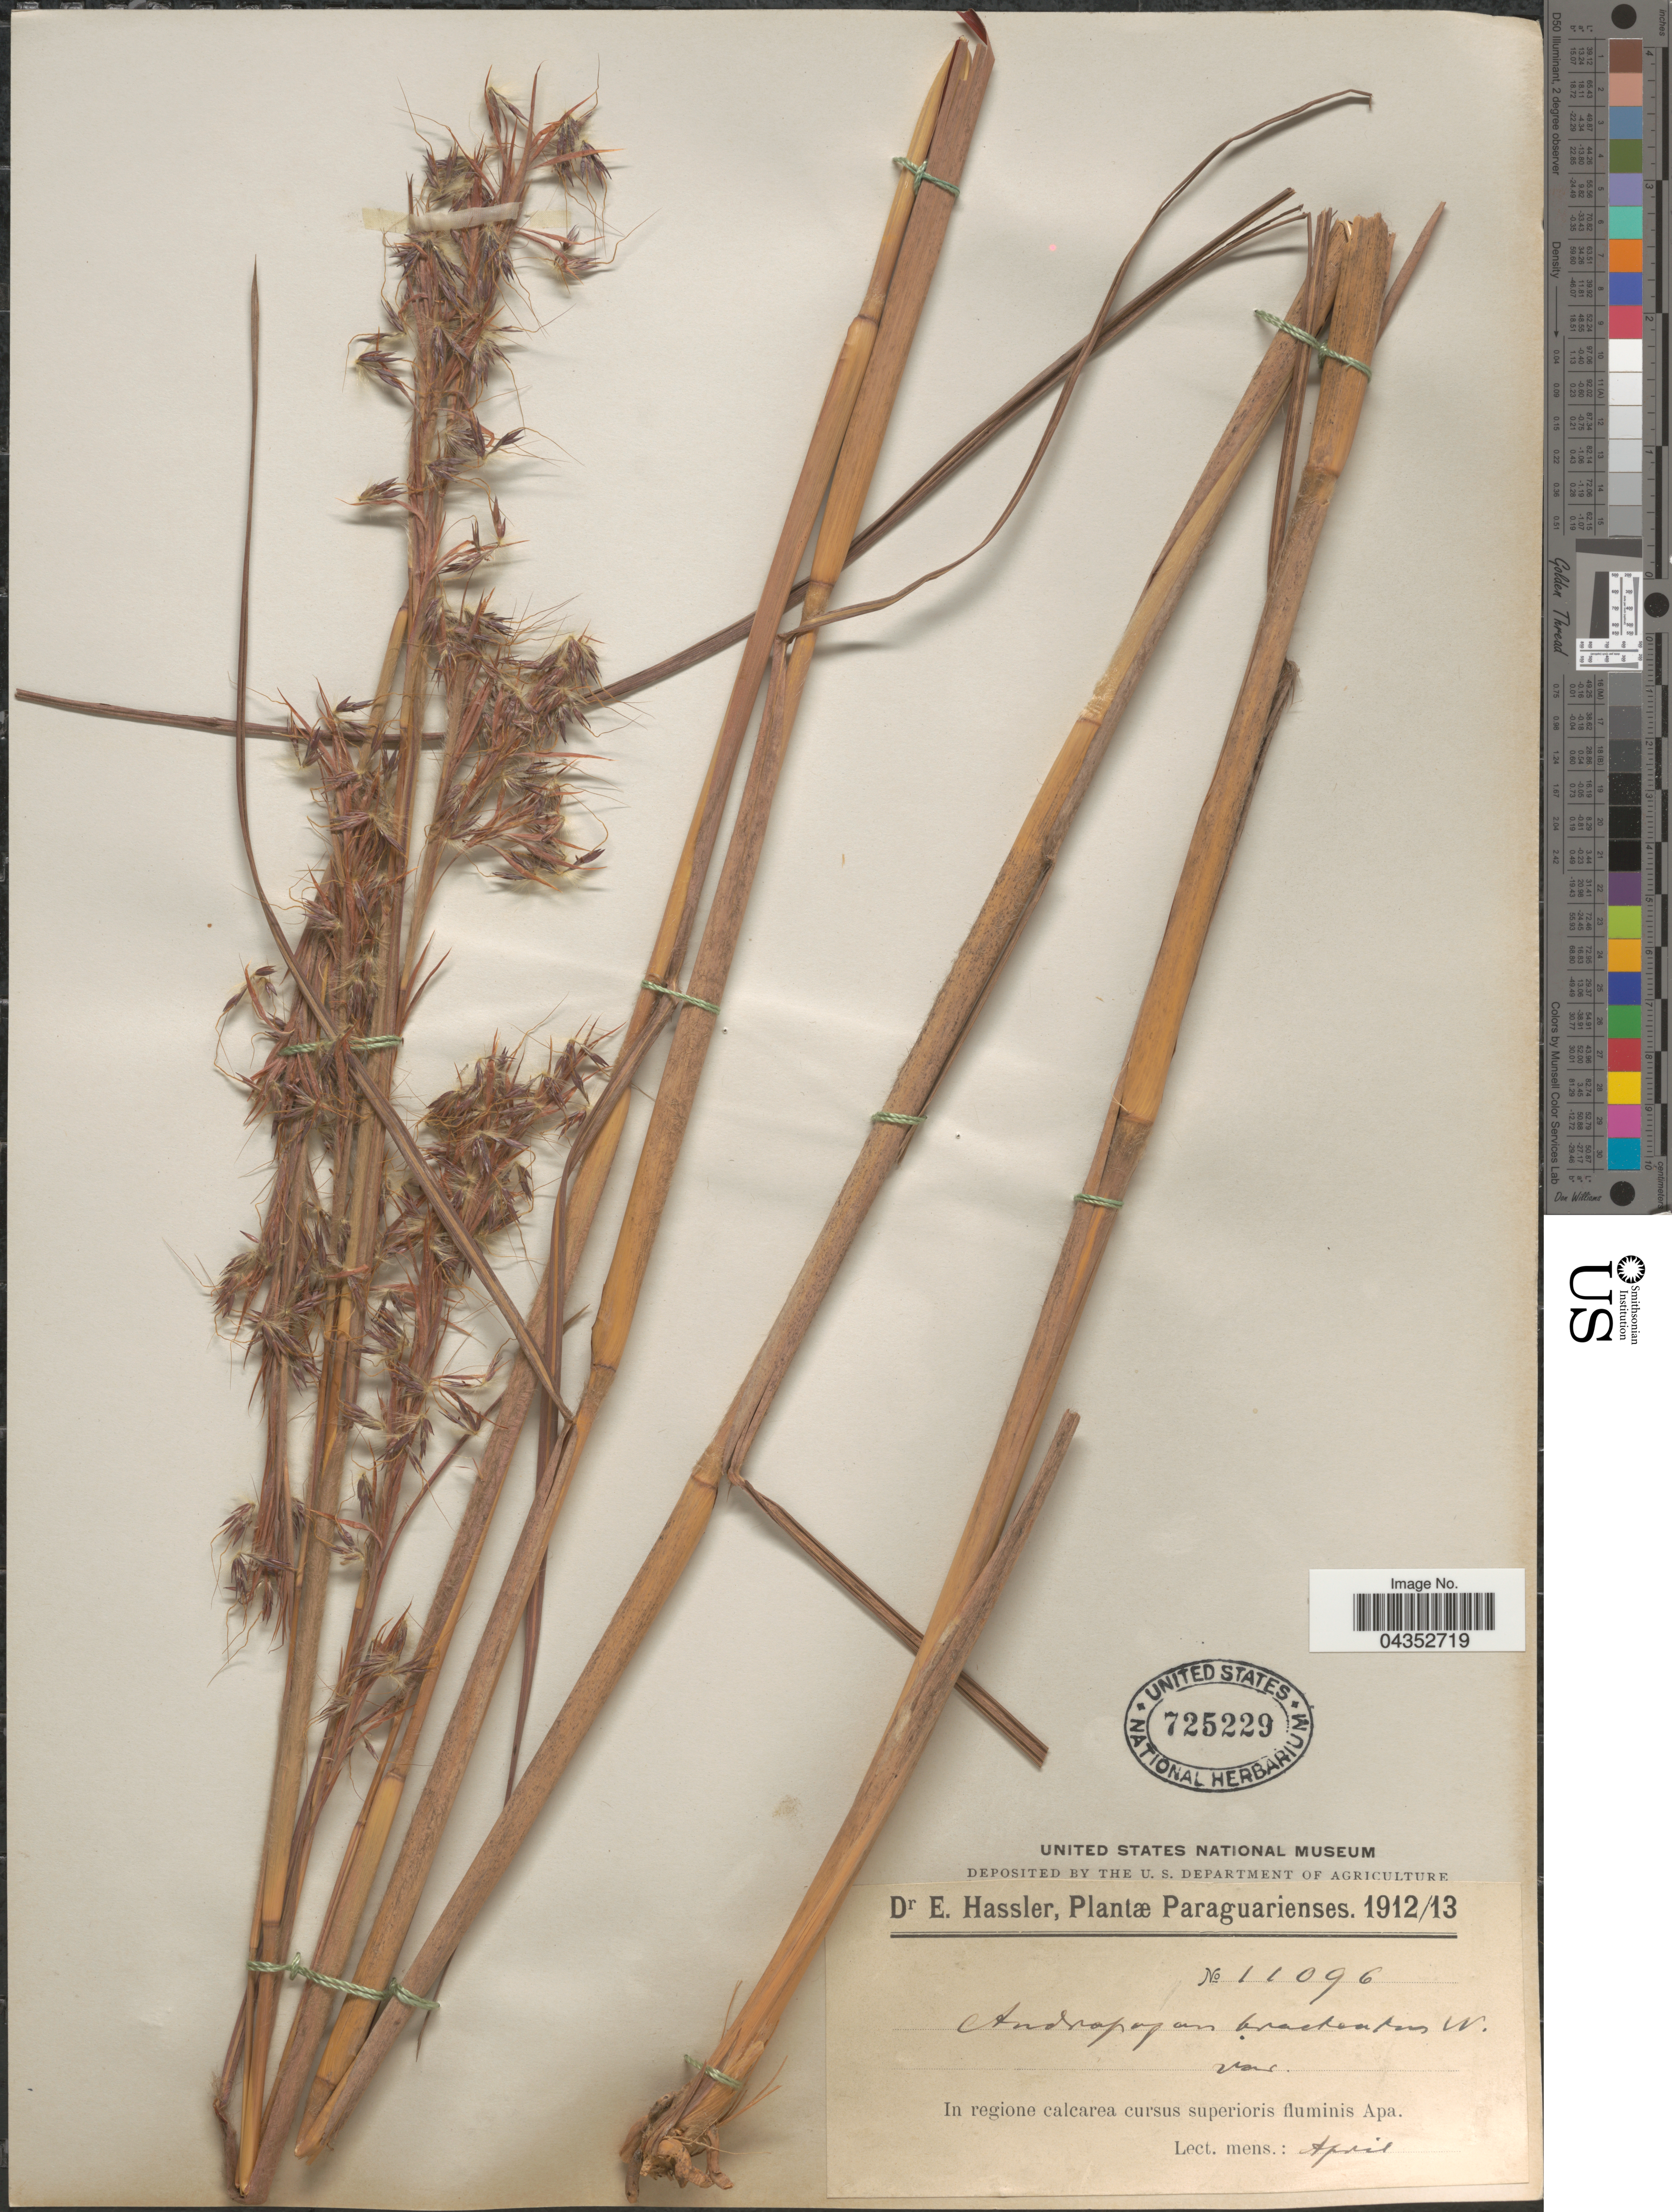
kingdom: Plantae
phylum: Tracheophyta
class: Liliopsida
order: Poales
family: Poaceae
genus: Hyparrhenia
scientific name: Hyparrhenia bracteata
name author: (Humb. & Bonpl.) Stapf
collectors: E. Hassler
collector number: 11096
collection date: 1912-04/1913-04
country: Paraguay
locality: In regione calcarea cursus superioris fluminis Apa.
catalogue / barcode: US 725229